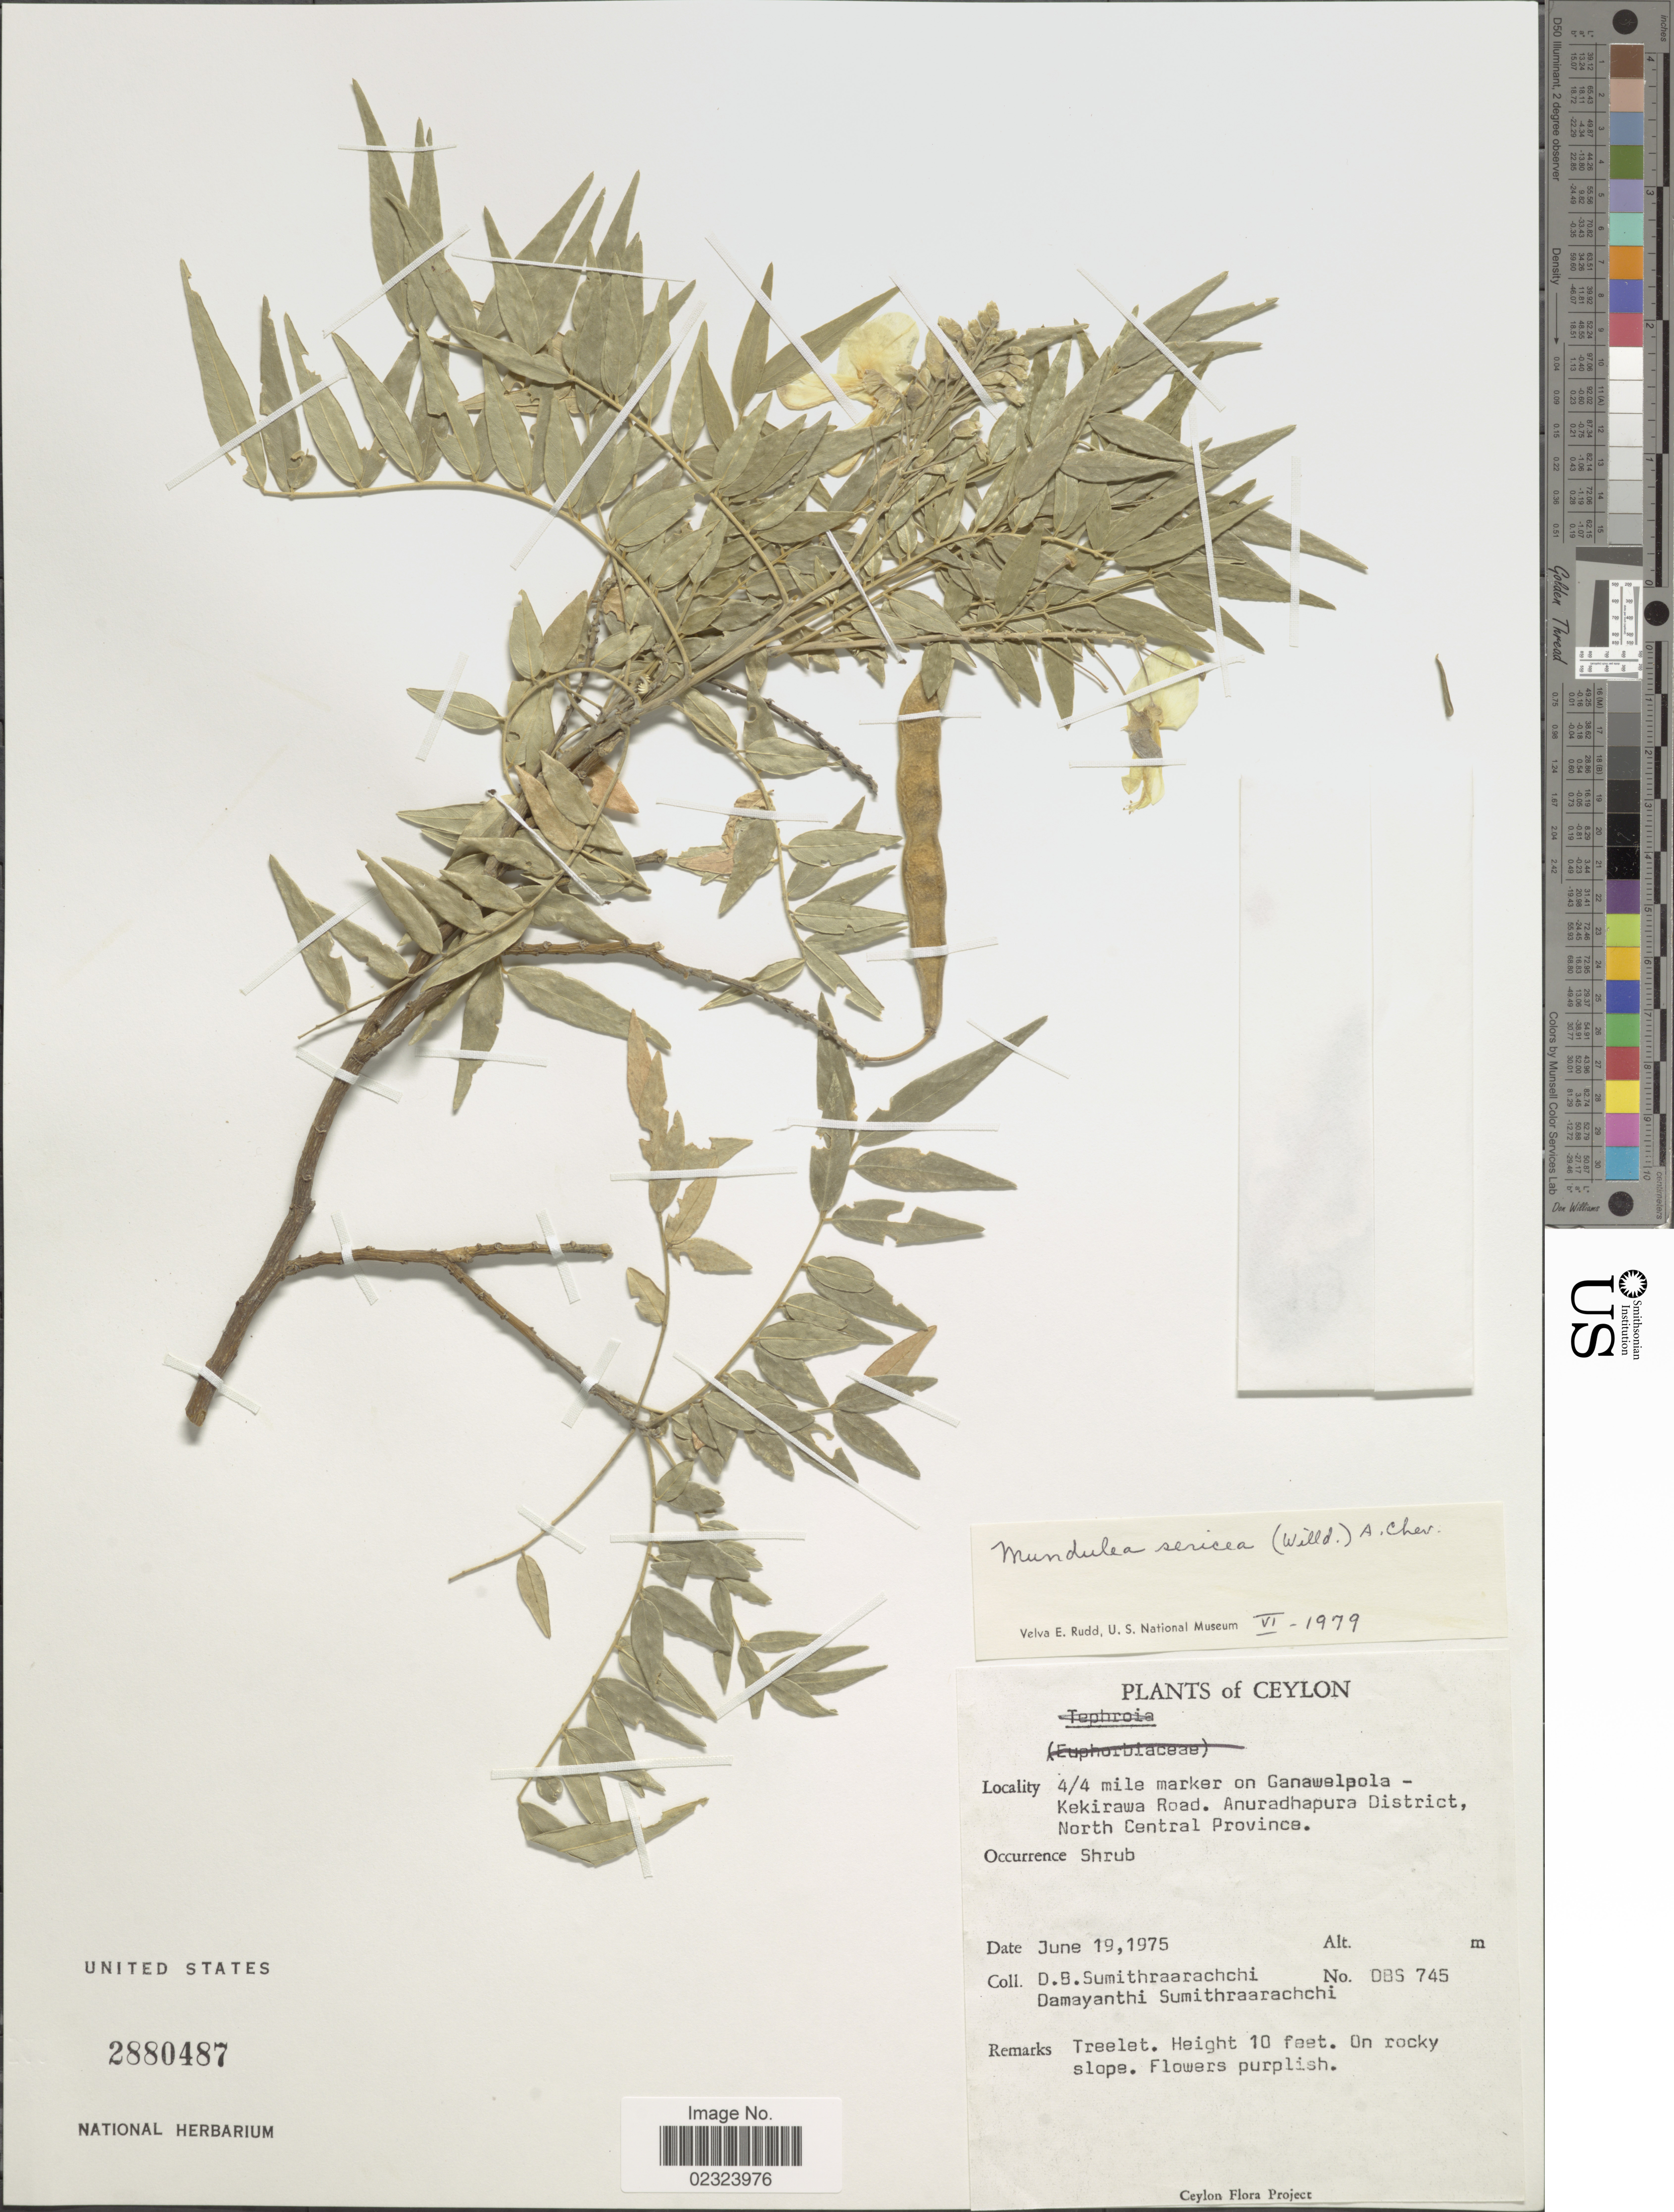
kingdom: Plantae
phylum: Tracheophyta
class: Magnoliopsida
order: Fabales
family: Fabaceae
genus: Mundulea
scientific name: Mundulea sericea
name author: (Willd.) A. Chev.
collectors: D. B. Sumithraarachchi & D. Sumithraarachchi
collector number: DBS 745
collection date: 1975-06-19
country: Sri Lanka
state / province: North Central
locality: Ceylon. 4/4 mile marker on Ganawelpola - Kekirawa Road. Anuradhapura District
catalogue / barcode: US 2880487